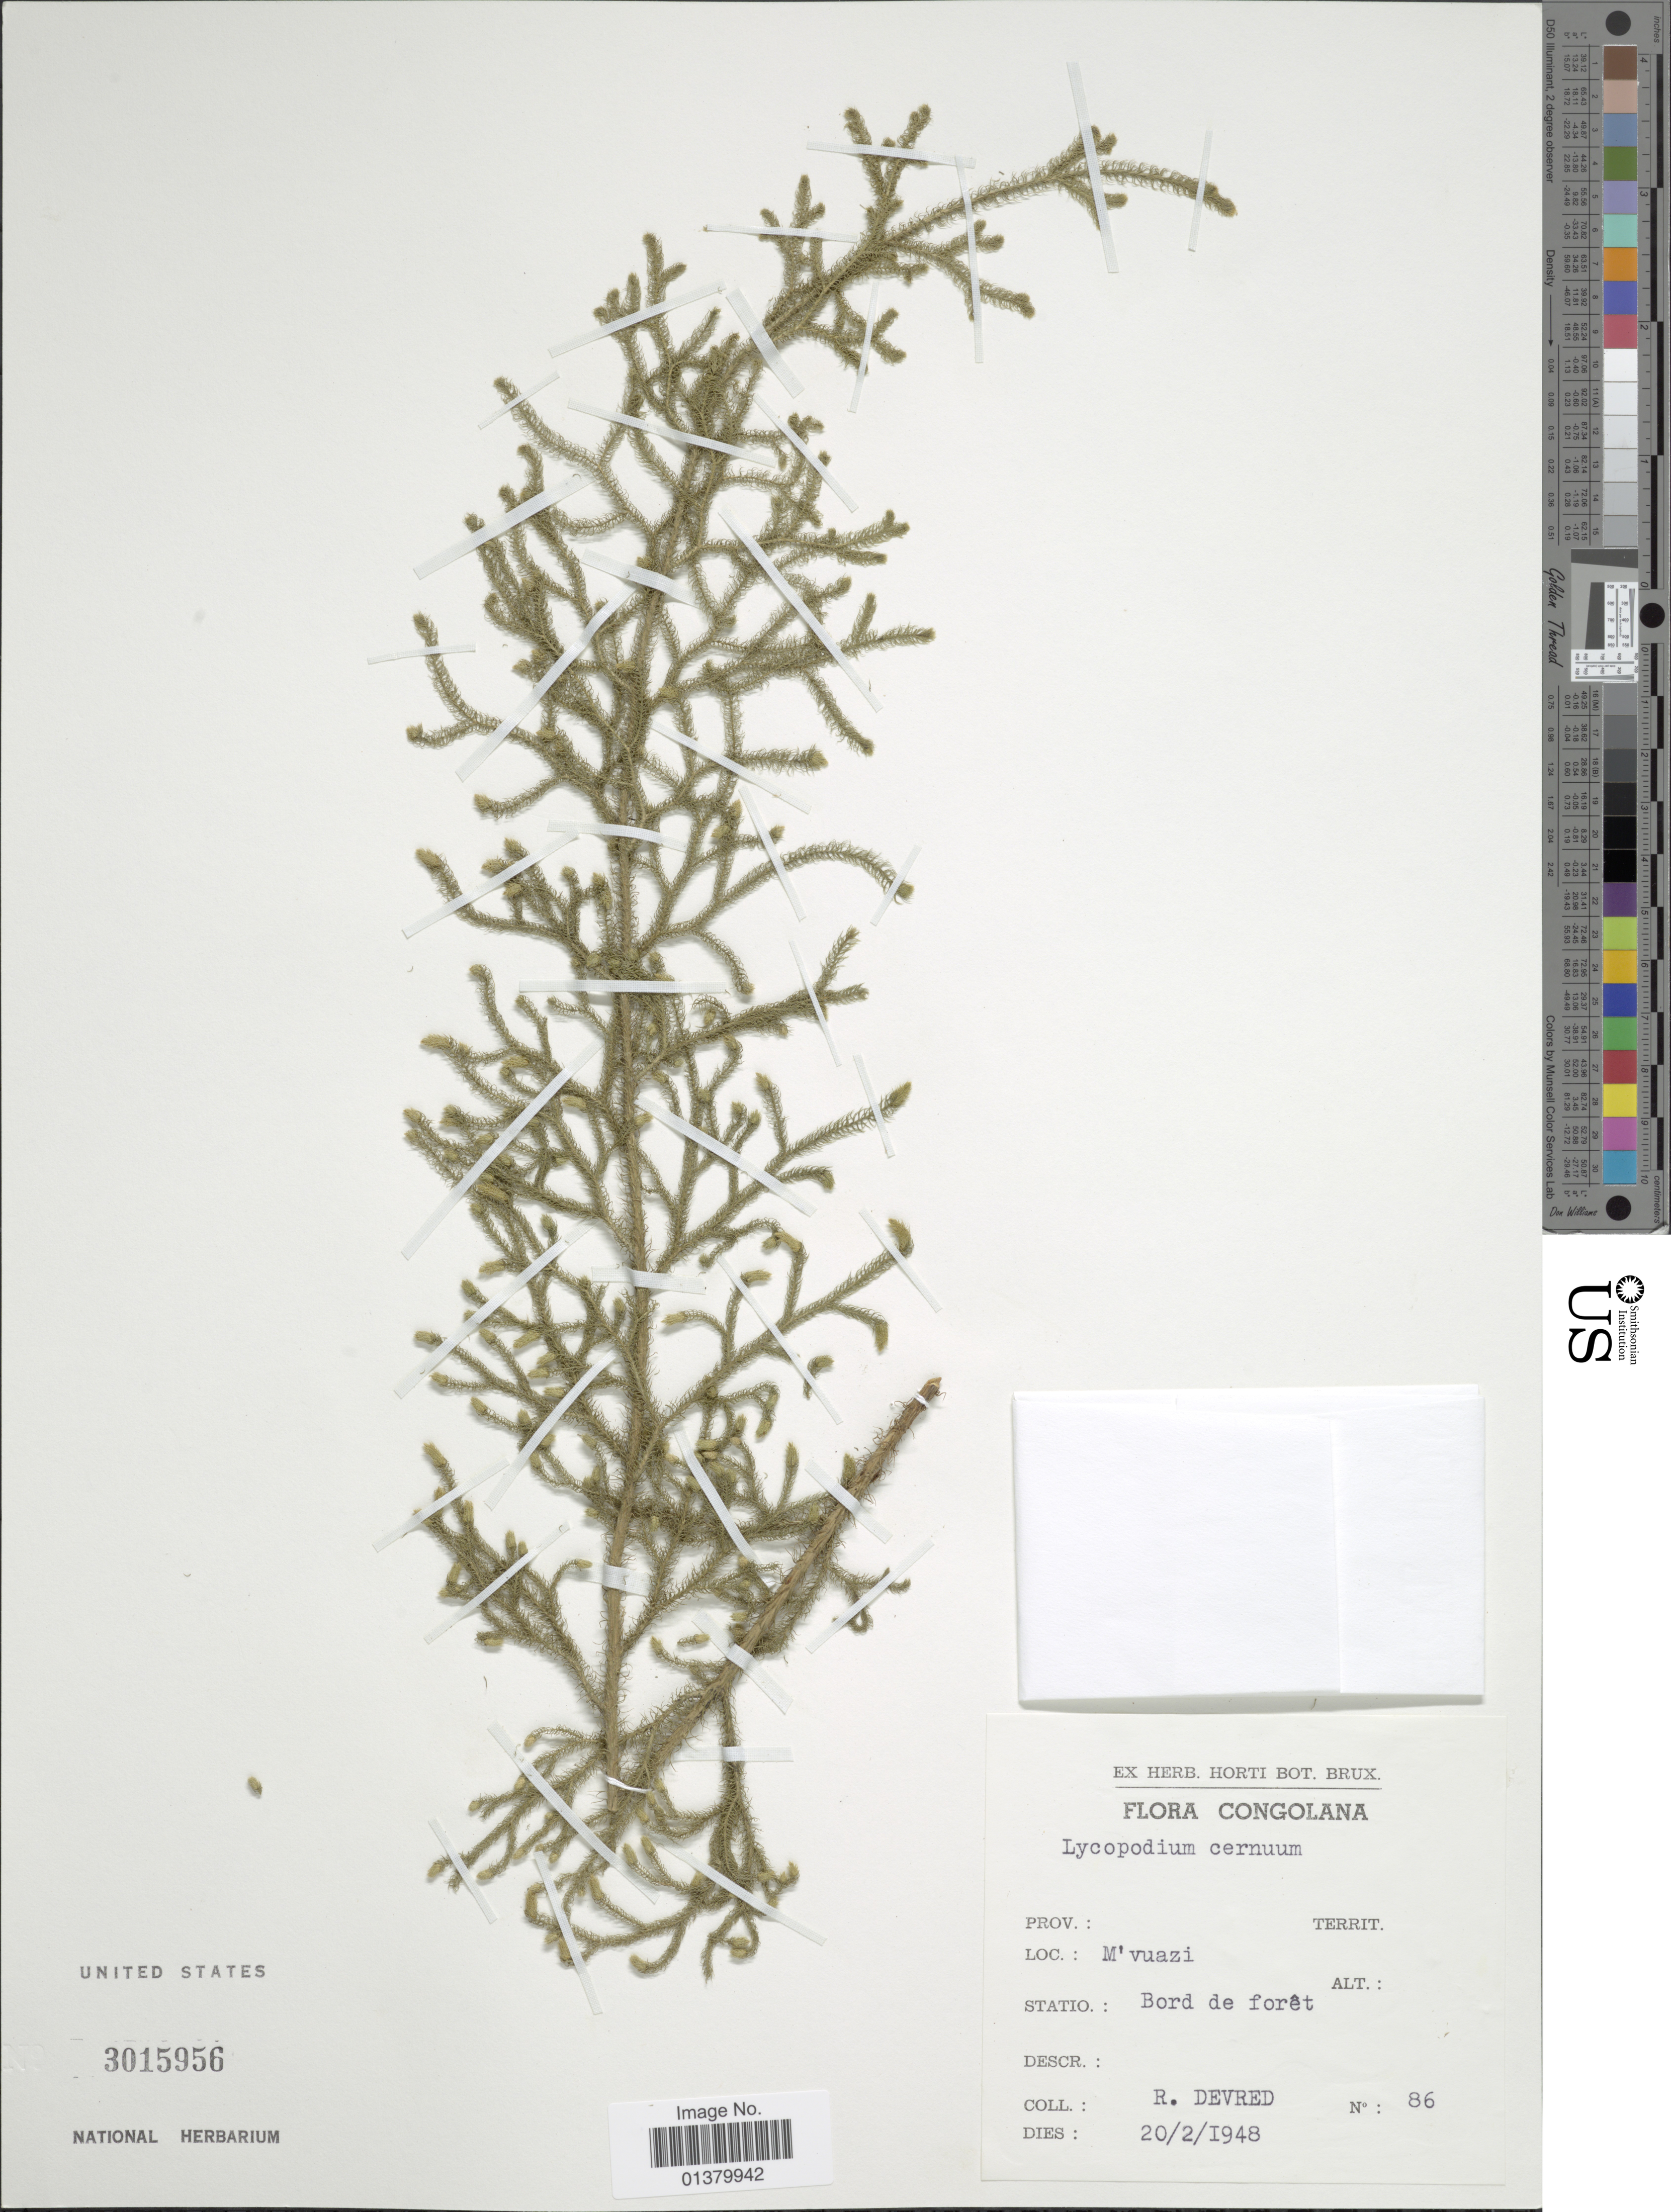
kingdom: Plantae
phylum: Tracheophyta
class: Lycopodiopsida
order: Lycopodiales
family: Lycopodiaceae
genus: Palhinhaea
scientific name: Palhinhaea cernua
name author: (L.) Vasc. & Franco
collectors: R. Devred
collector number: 86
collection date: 1948-02-20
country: Congo, Democratic Republic of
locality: M'vuazi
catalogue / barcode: US 3015956